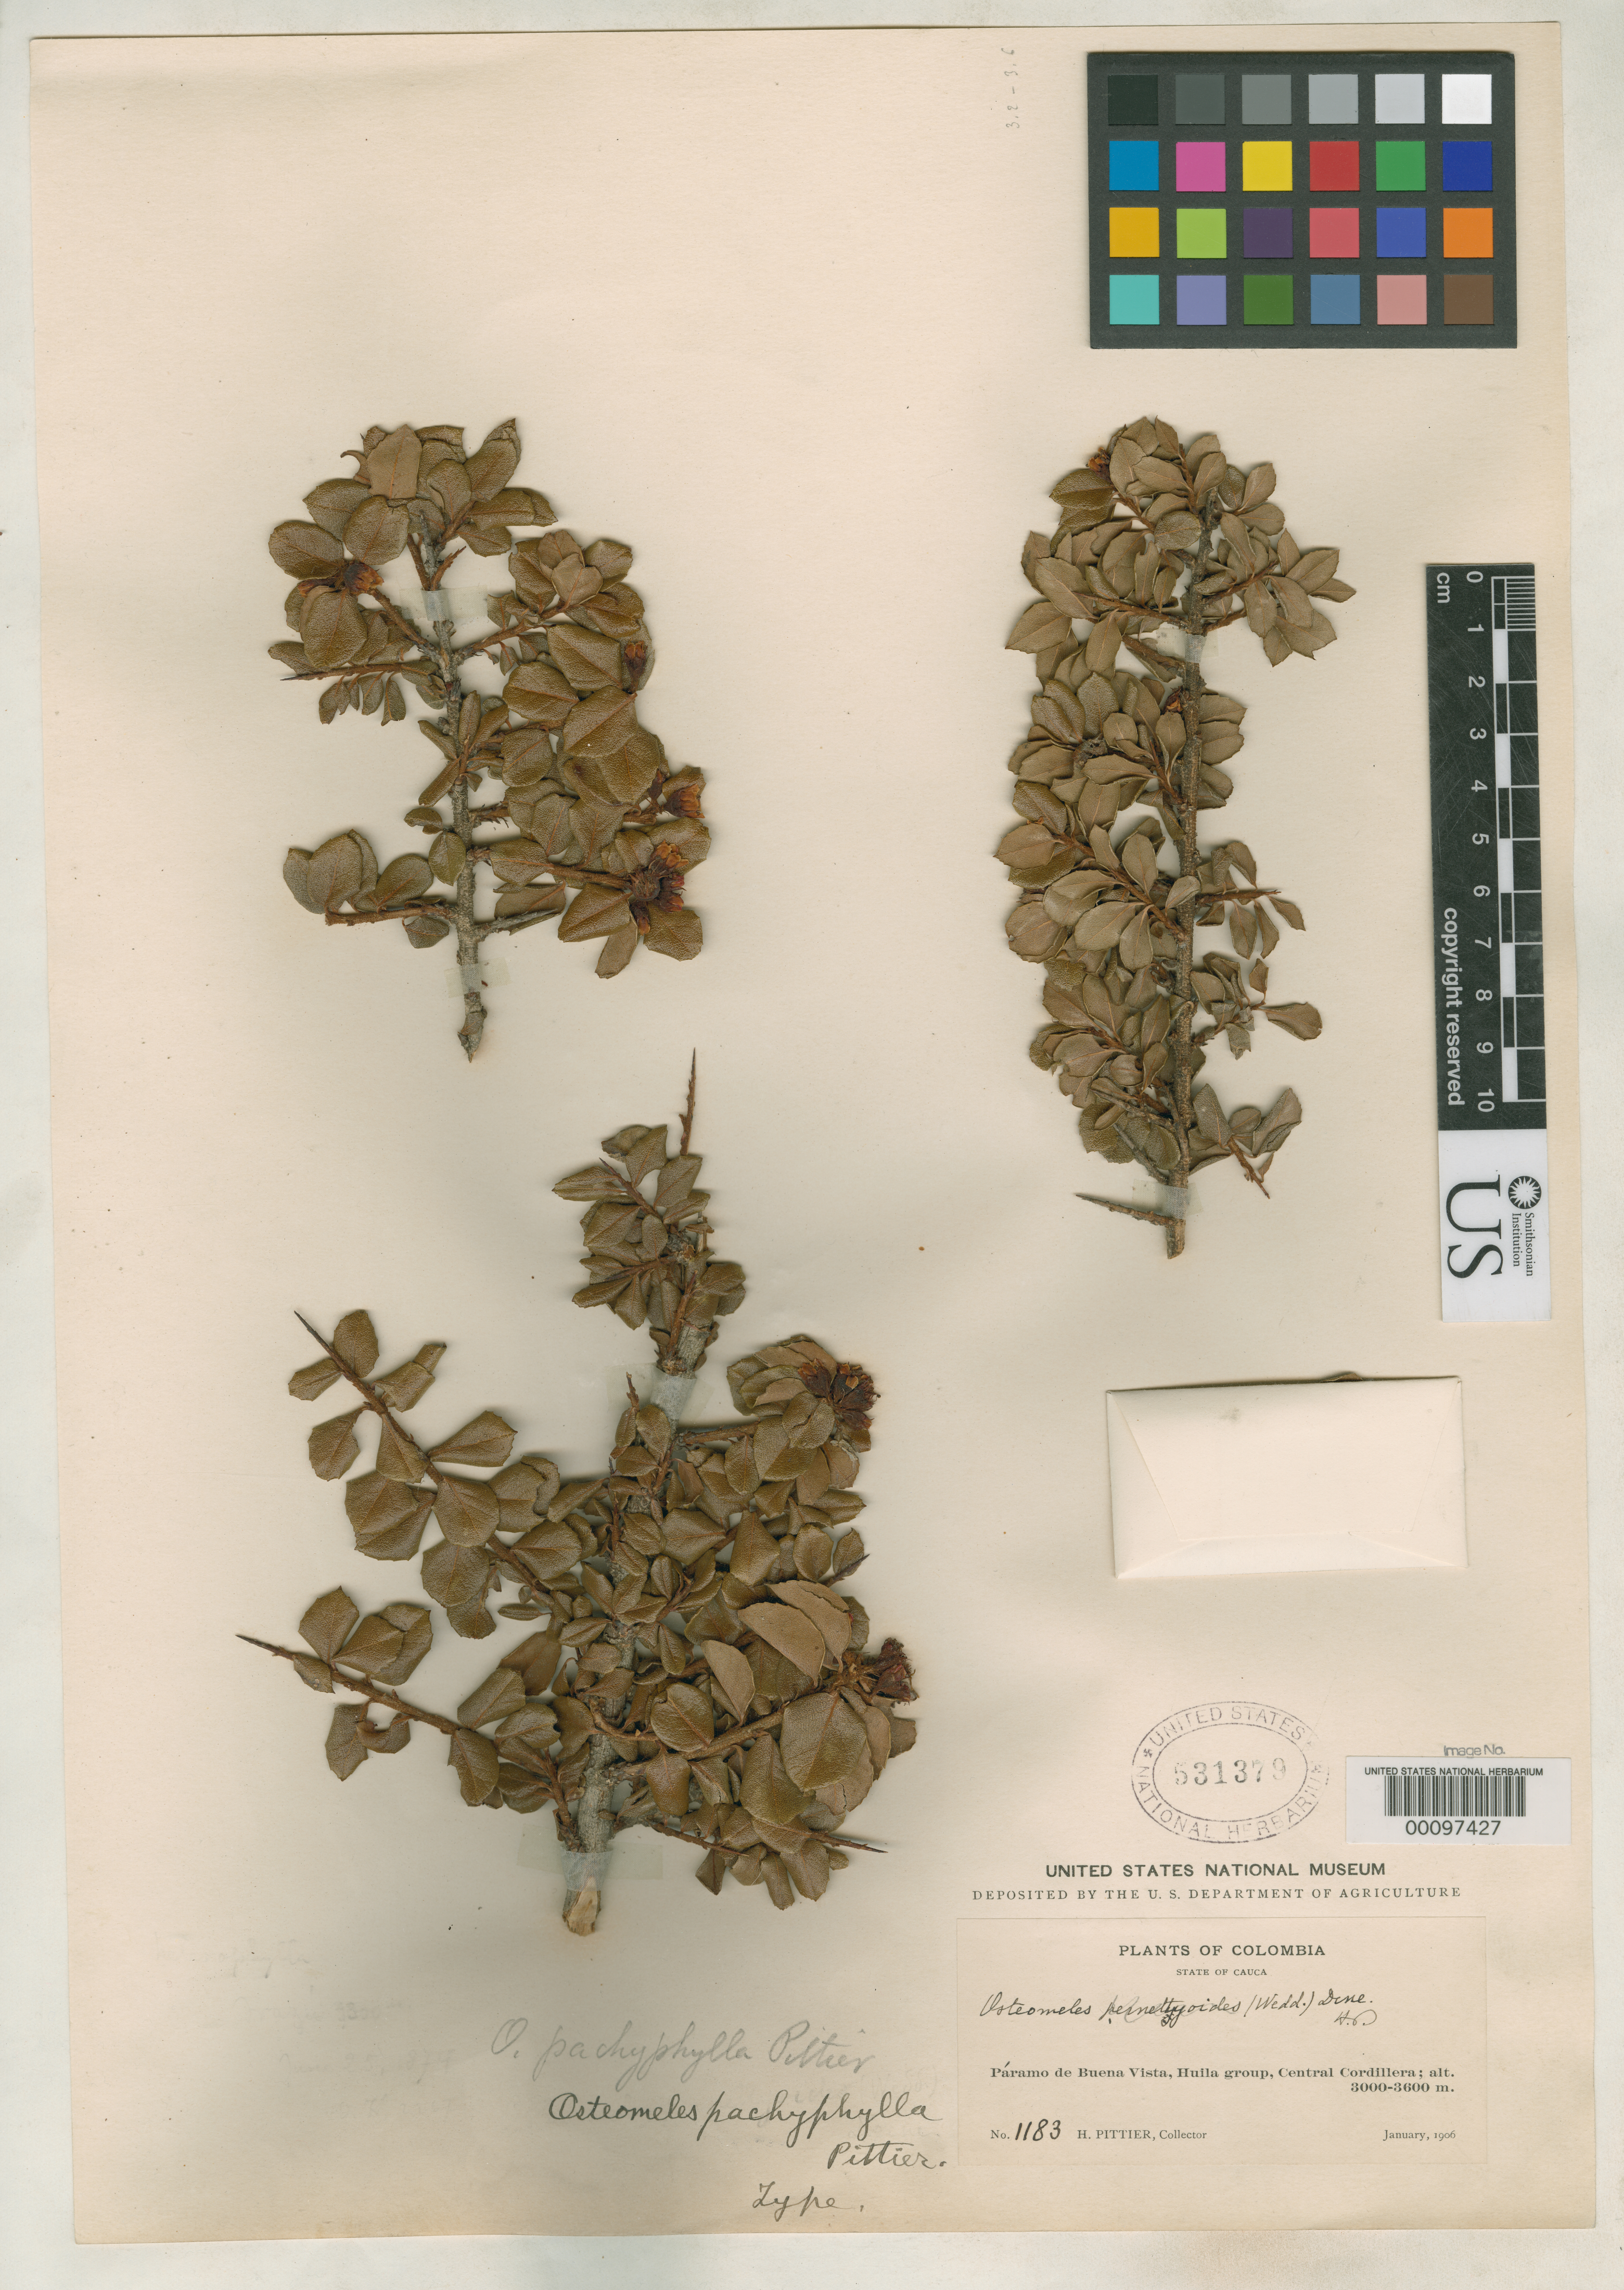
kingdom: Plantae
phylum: Tracheophyta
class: Magnoliopsida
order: Rosales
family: Rosaceae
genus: Osteomeles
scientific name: Osteomeles pachyphylla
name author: Pittier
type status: Holotype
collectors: H. F. Pittier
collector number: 1183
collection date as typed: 25 Jan 1906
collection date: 1906-01-25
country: Colombia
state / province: Huila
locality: Paramo de Buena ViSta.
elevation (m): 3600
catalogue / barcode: US 531379